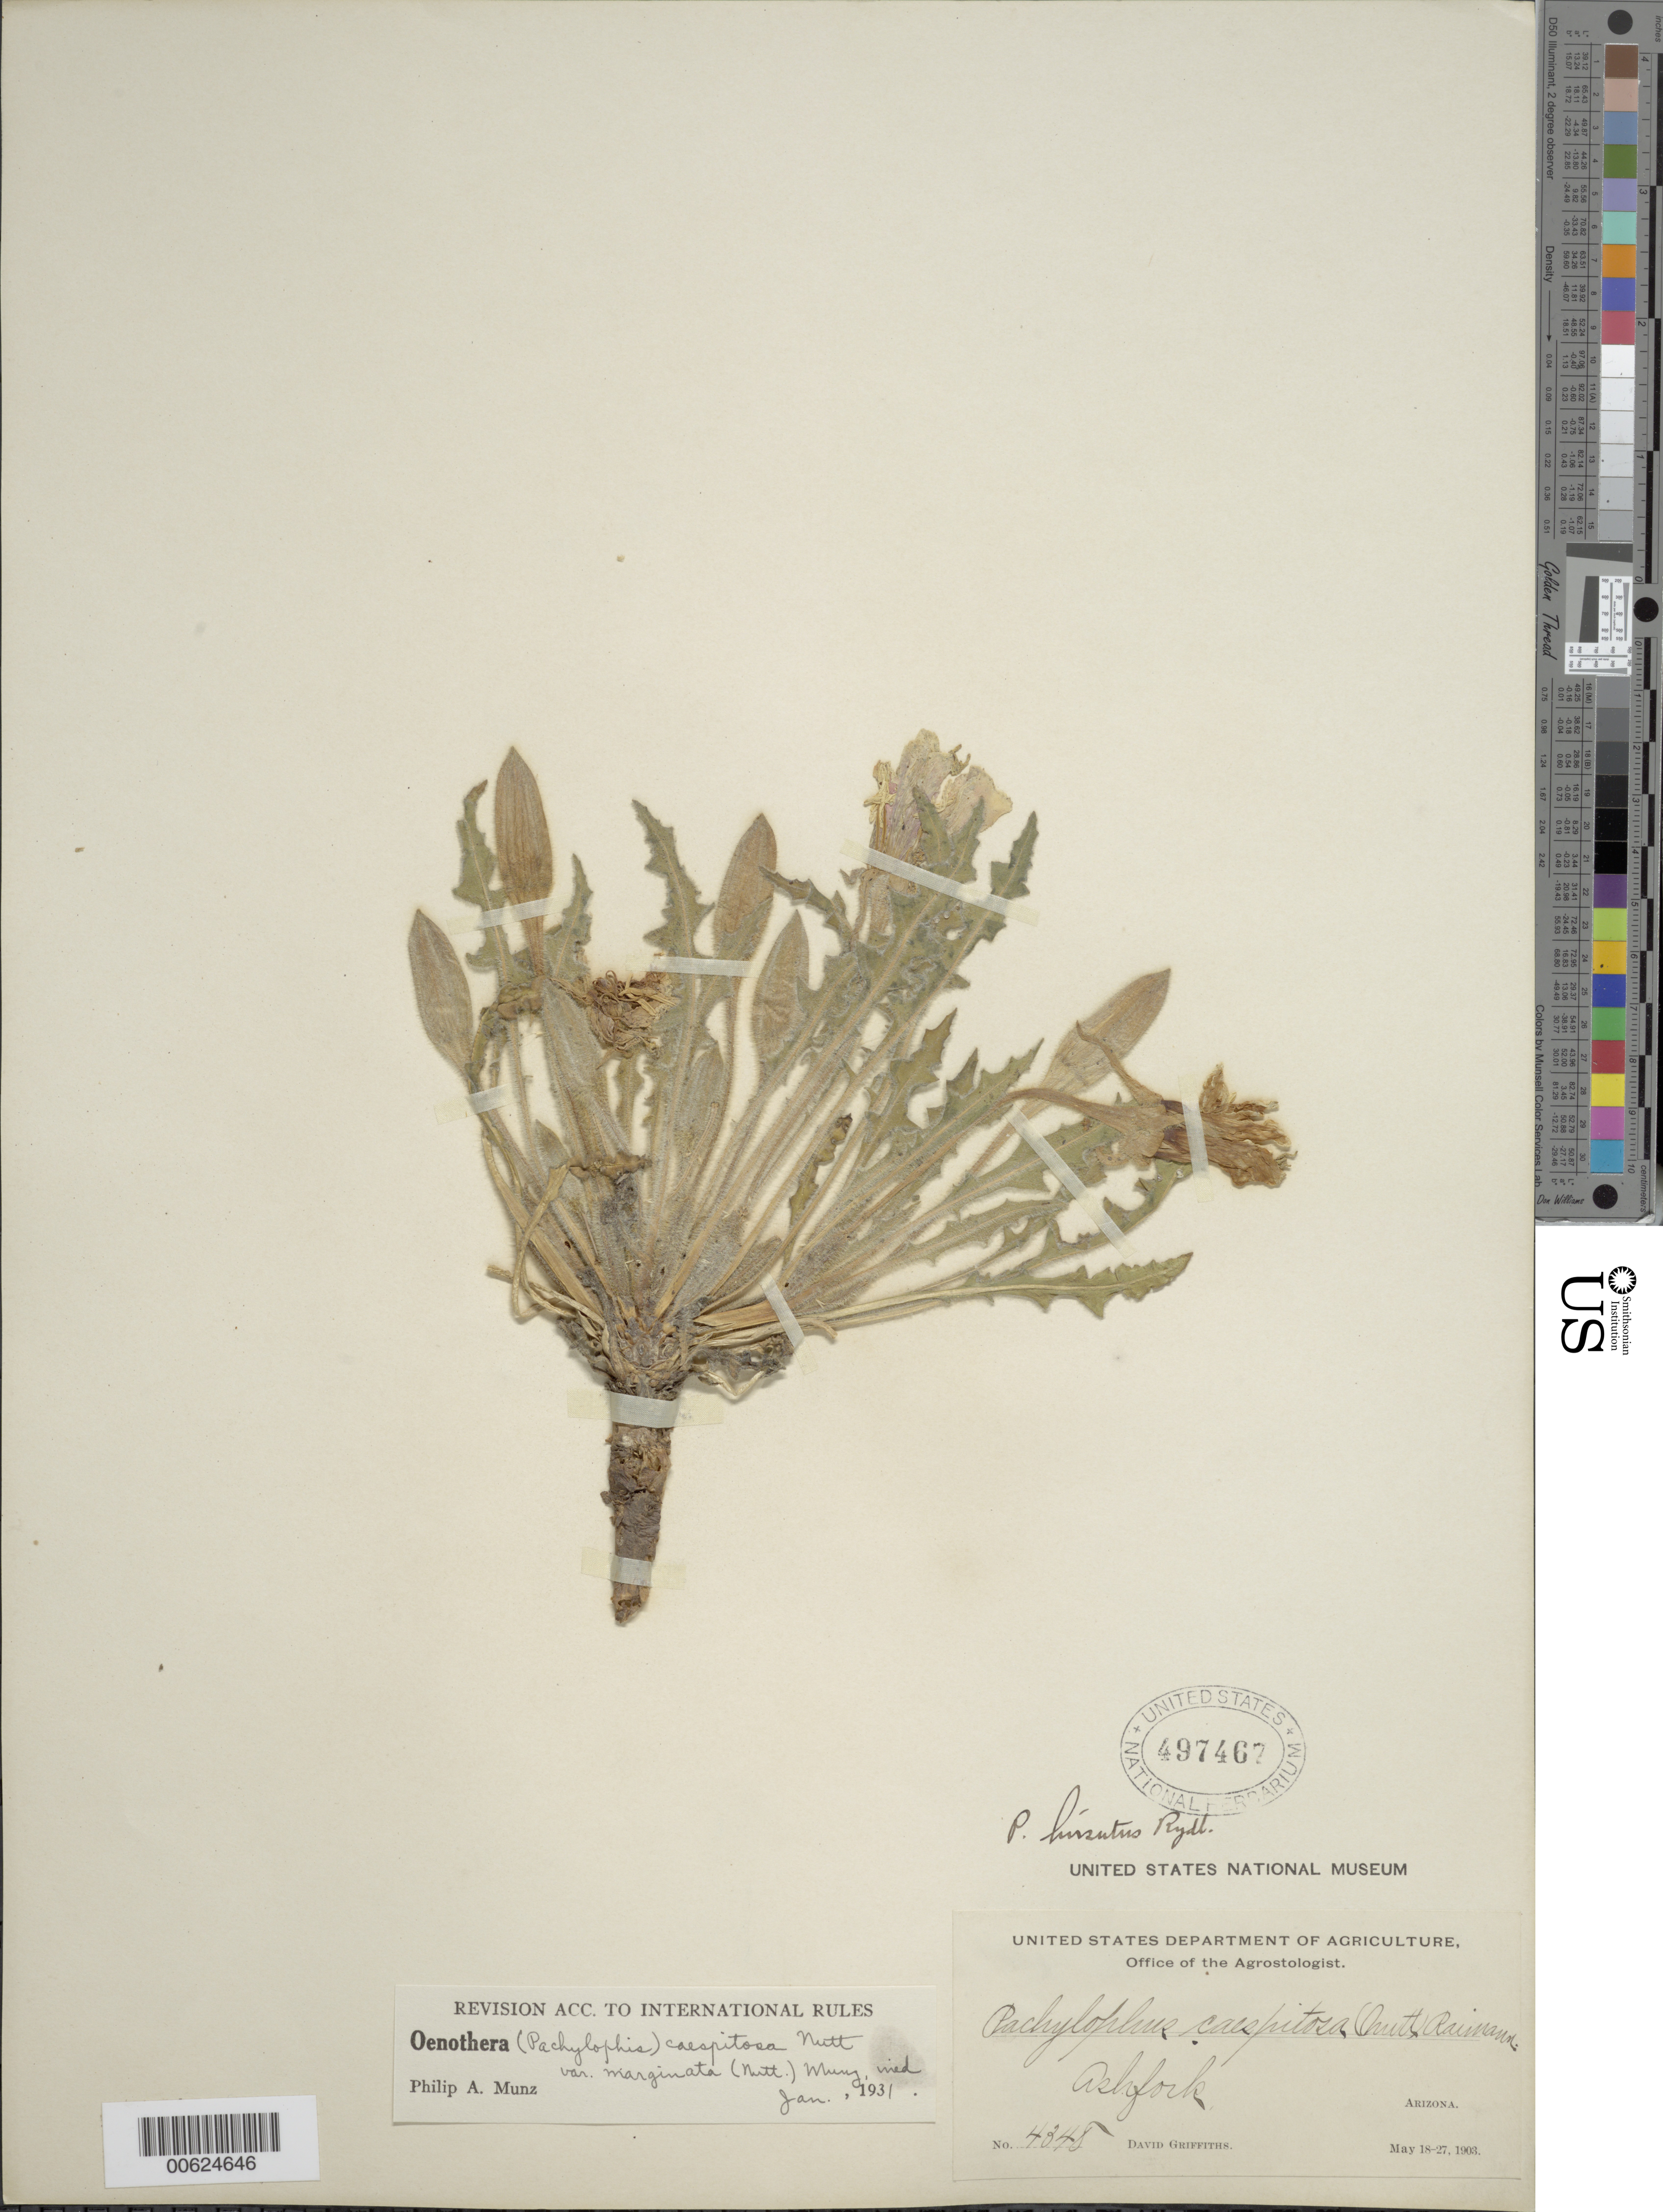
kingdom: Plantae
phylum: Tracheophyta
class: Magnoliopsida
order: Myrtales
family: Onagraceae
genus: Oenothera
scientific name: Oenothera cespitosa subsp. marginata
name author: (Nutt. ex Hook. & Arn.) Munz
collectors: D. Griffiths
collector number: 4348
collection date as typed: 18 May 1903 to 27 May 1903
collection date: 1903-05-18/1903-05-27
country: United States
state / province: Arizona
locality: Ashfork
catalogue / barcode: US 497467